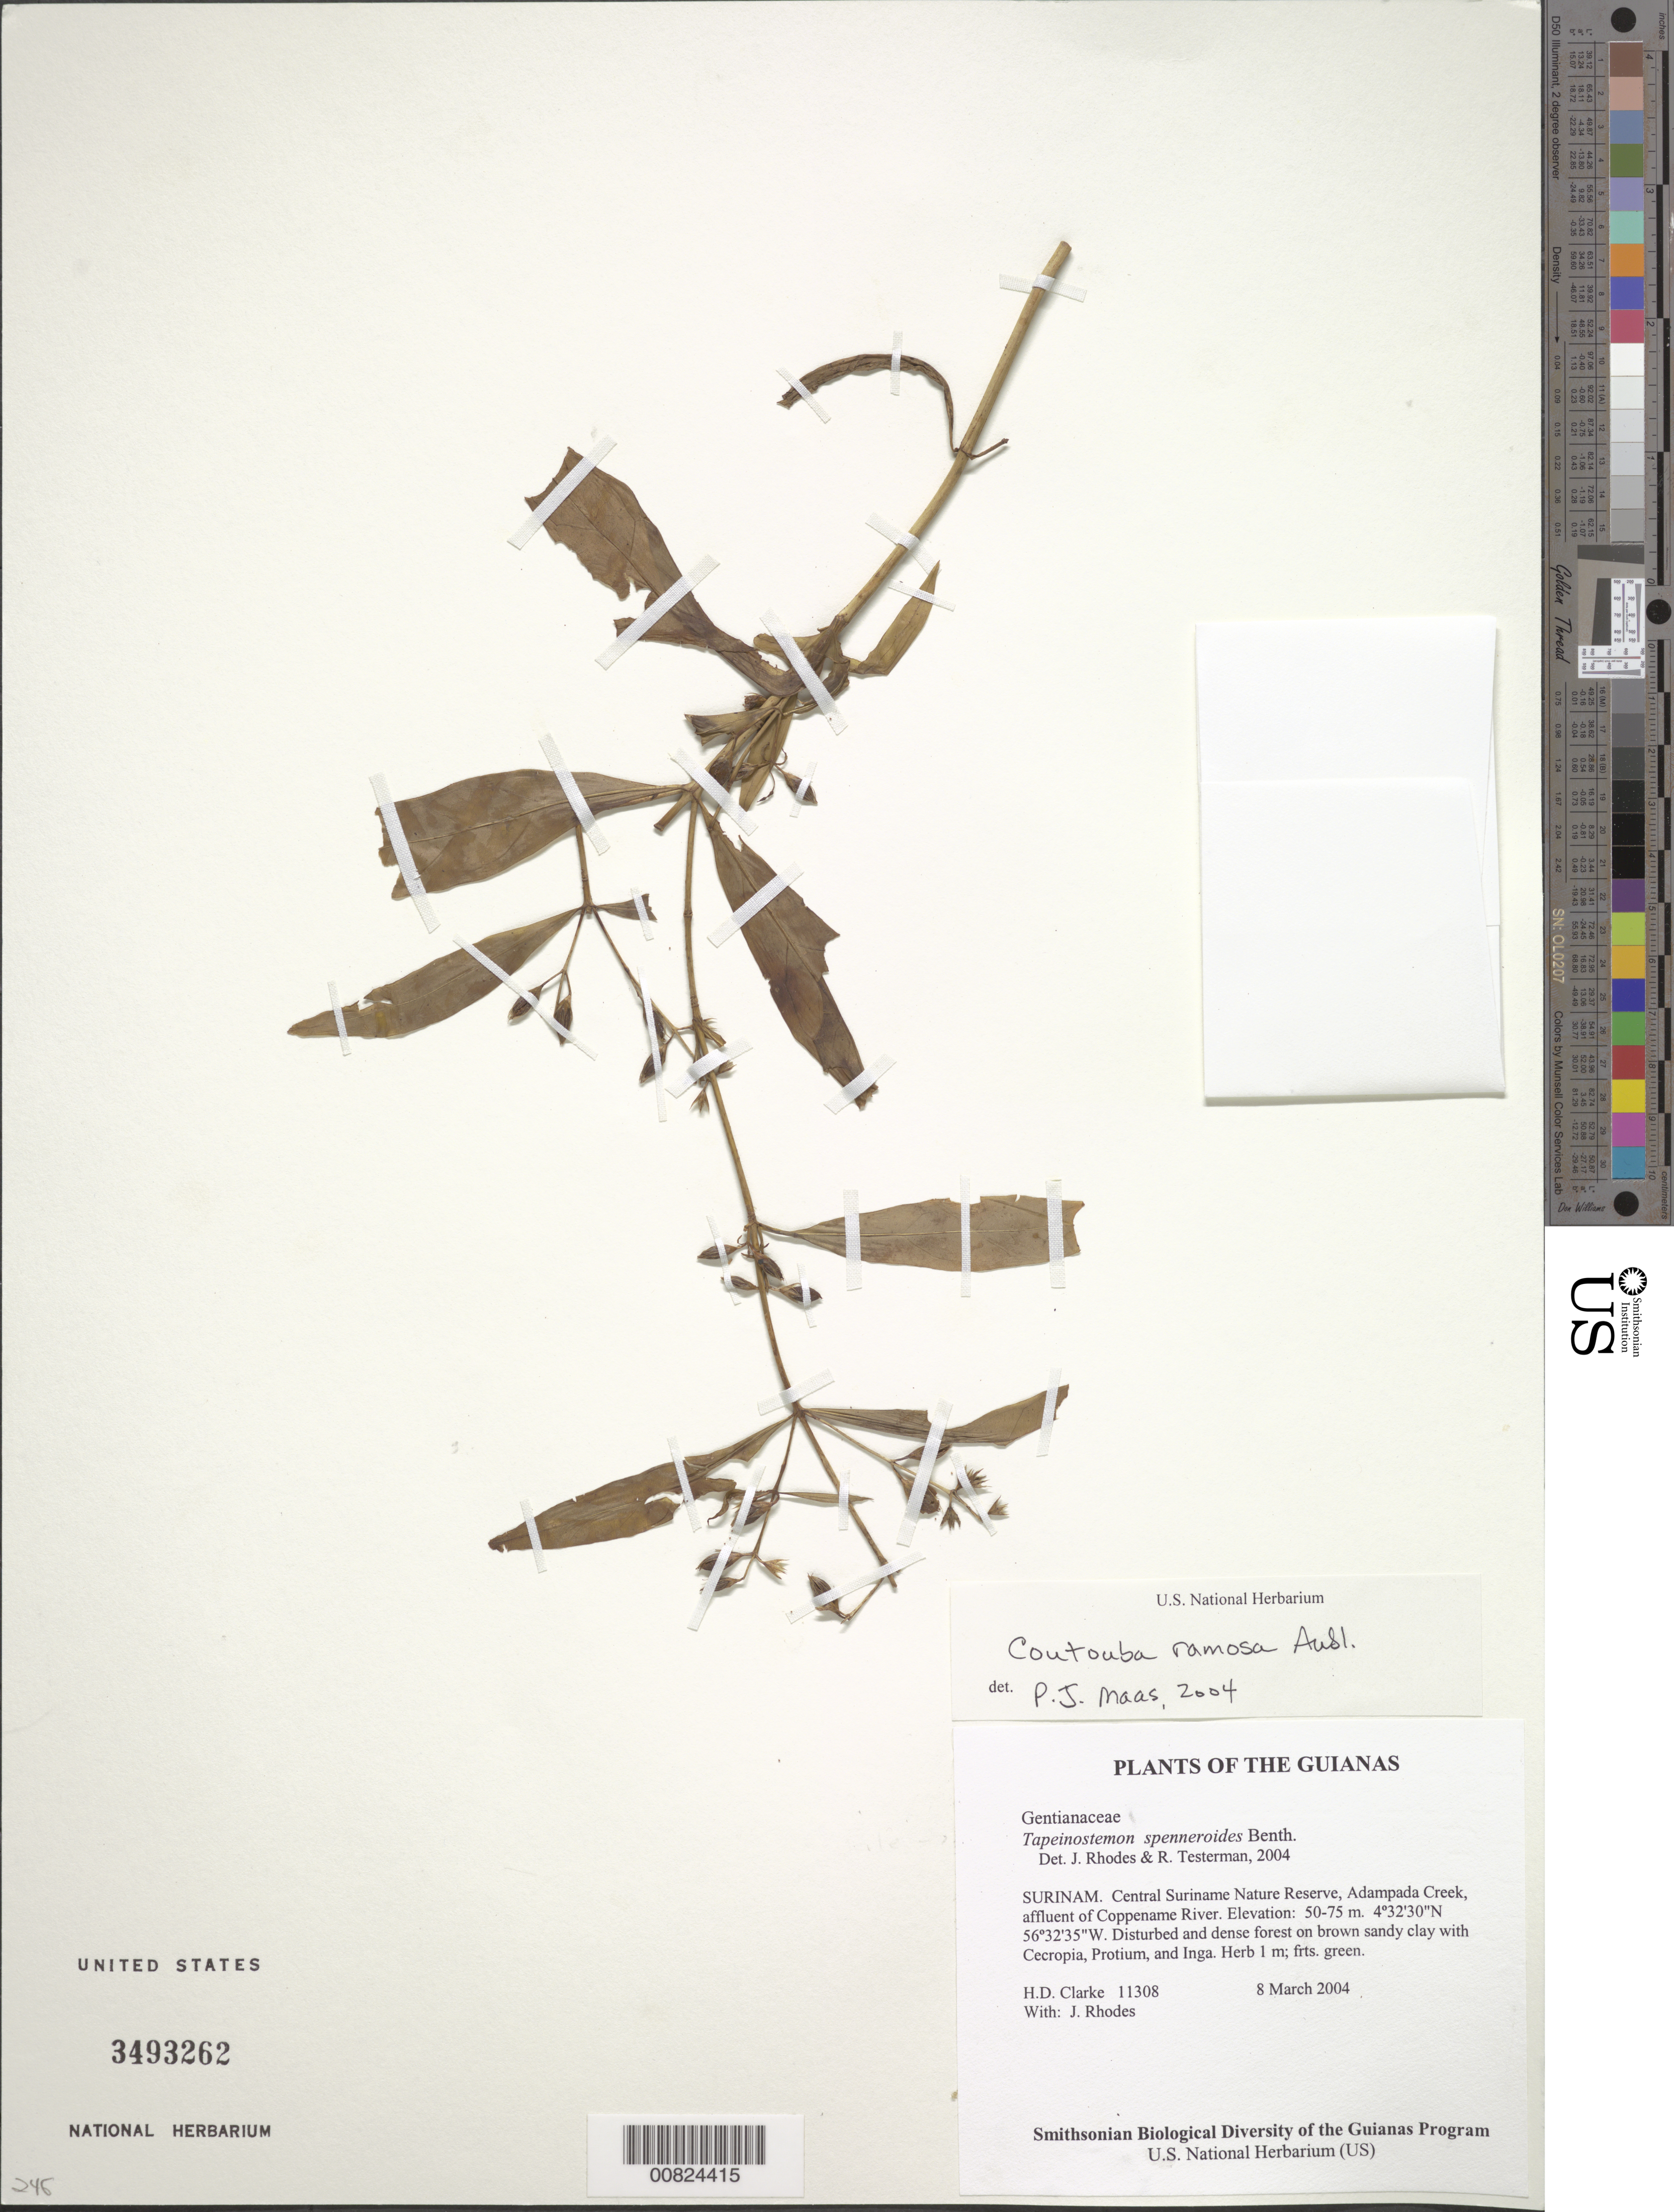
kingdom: Plantae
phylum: Tracheophyta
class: Magnoliopsida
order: Gentianales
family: Gentianaceae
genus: Coutoubea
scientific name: Coutoubea ramosa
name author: Aubl.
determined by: Maas, Paul J. M.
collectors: H. D. Clarke & J. Rhodes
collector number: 11308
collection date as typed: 8 March 2004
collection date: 2004-03-08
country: Suriname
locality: Central Suriname Nature Reserve, Adampada Creek, affluent of Coppename River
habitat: Disturbed and dense forest on brown sandy clay with Cecropia, Protium, and Inga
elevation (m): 50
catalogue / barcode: US 3493262